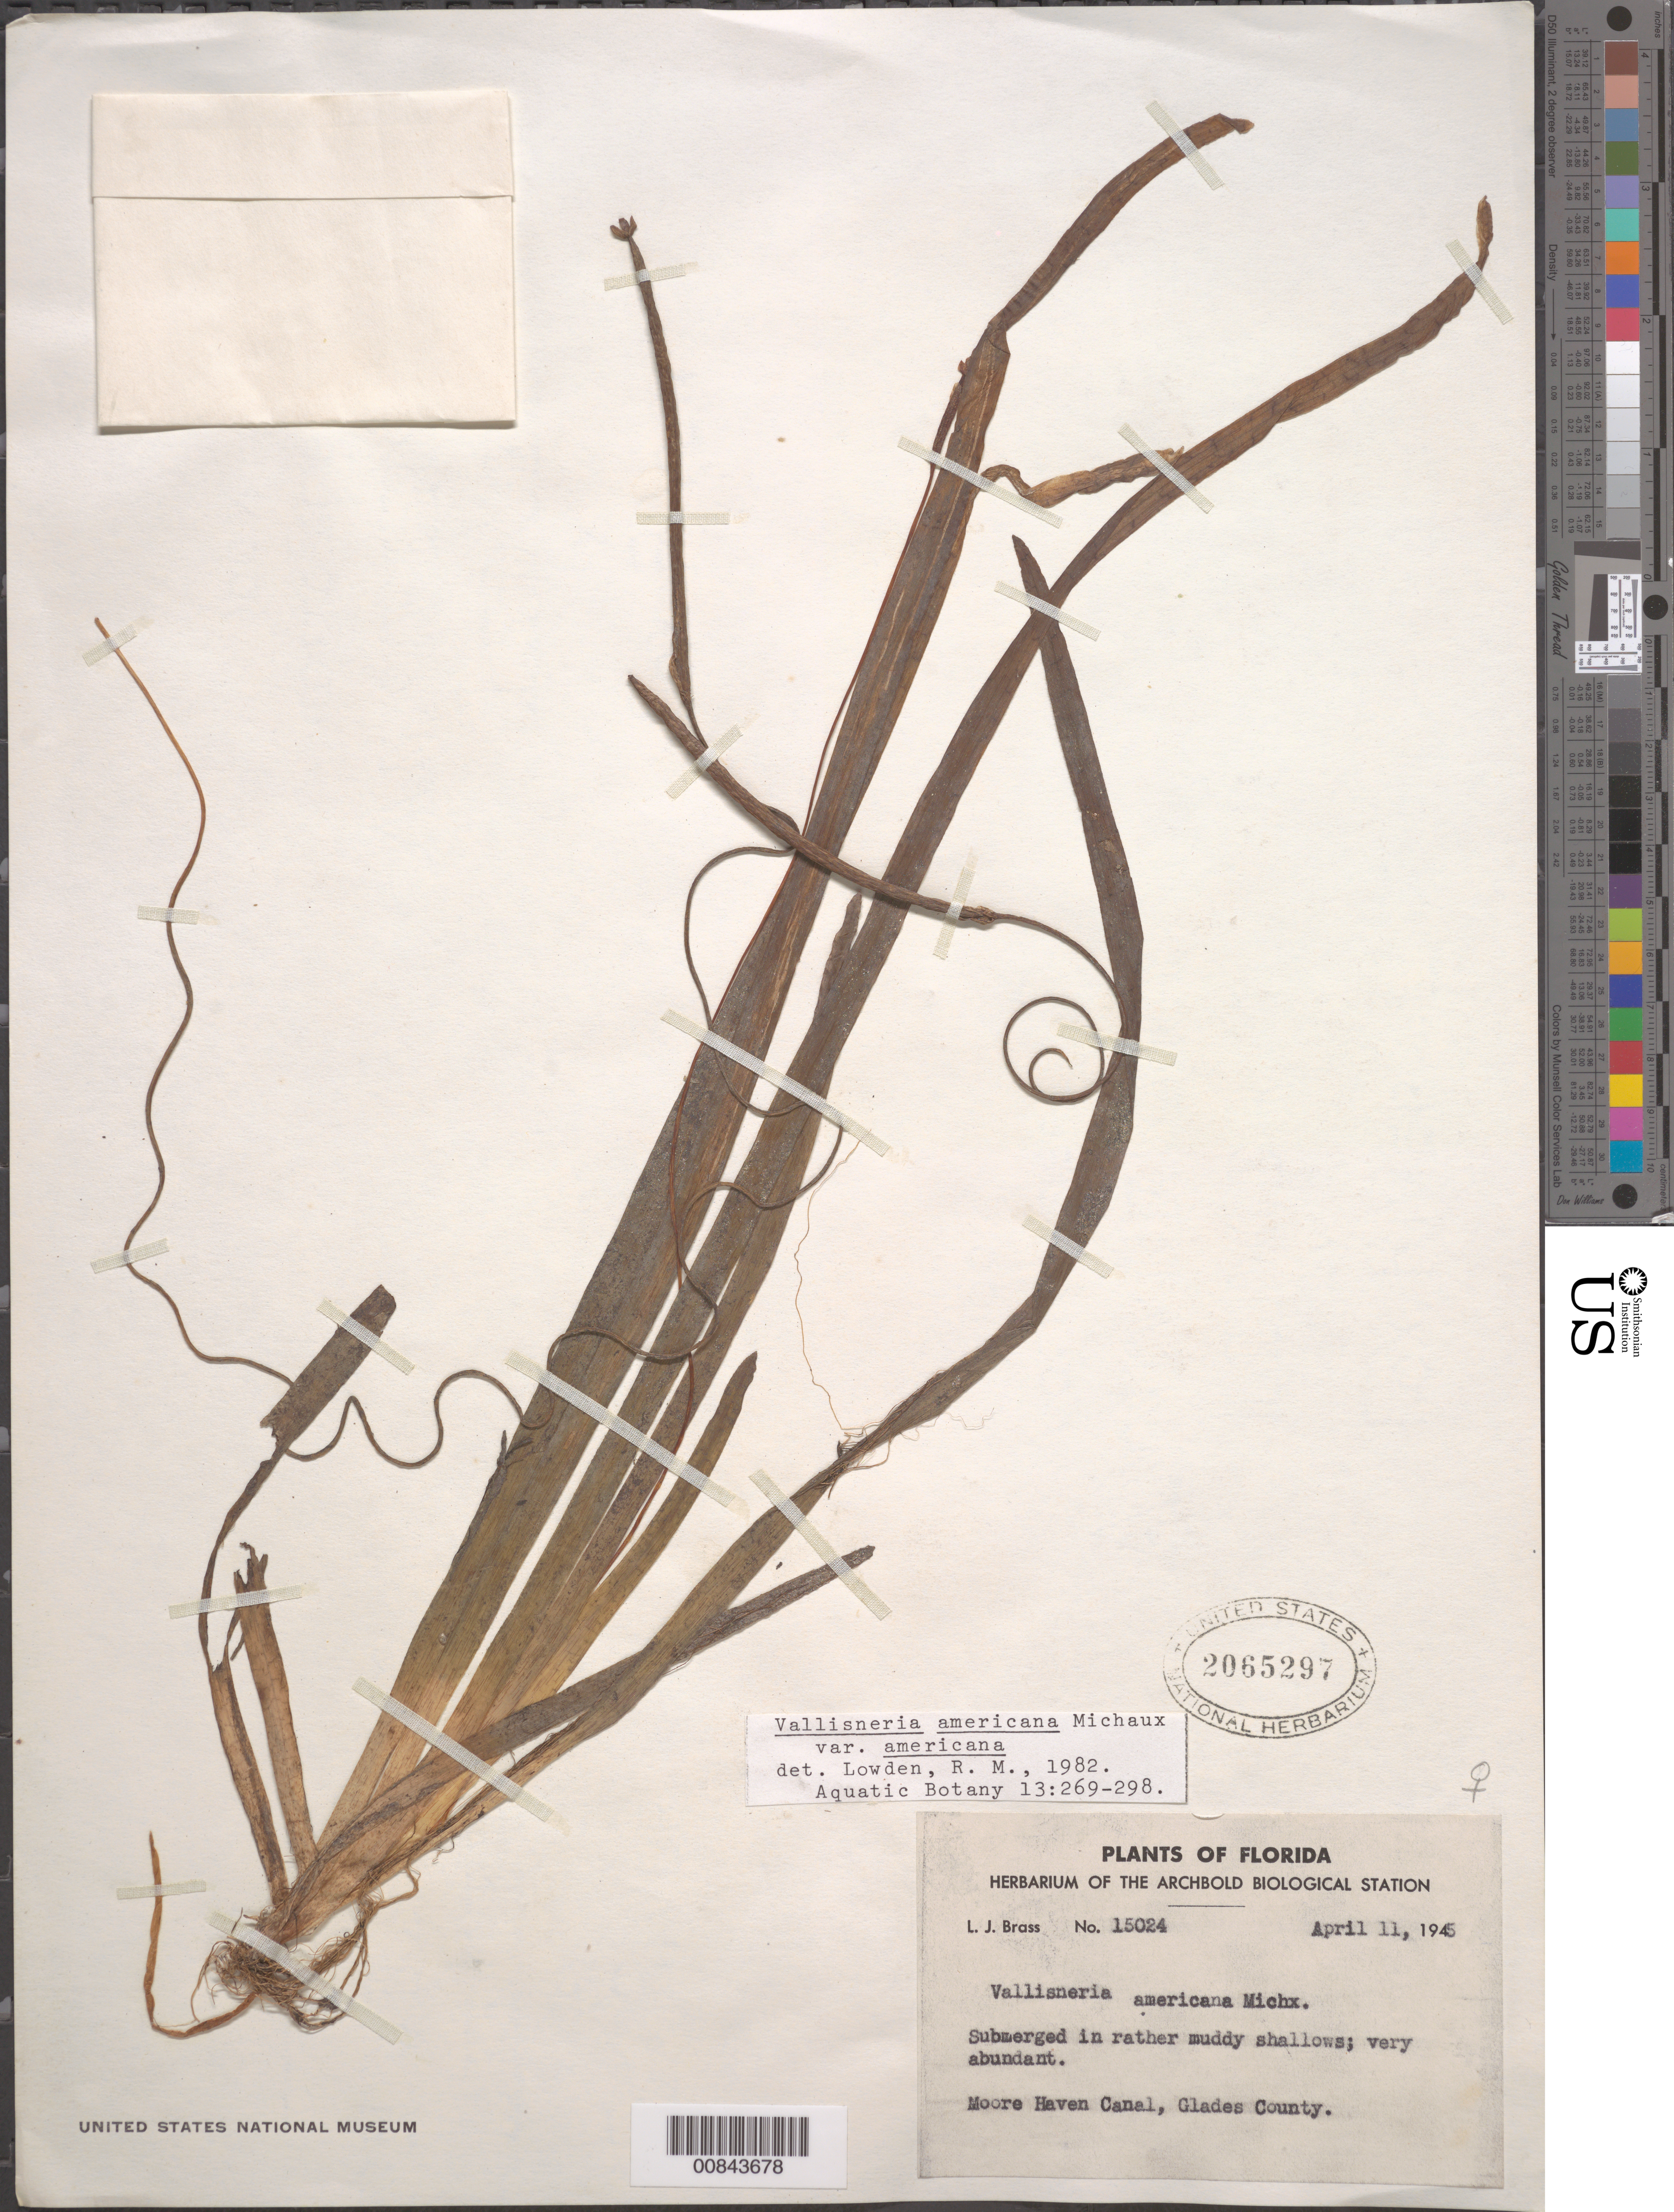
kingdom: Plantae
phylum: Tracheophyta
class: Liliopsida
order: Alismatales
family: Hydrocharitaceae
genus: Vallisneria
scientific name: Vallisneria americana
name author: Michx.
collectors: L. J. Brass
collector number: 15024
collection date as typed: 11 Apr 1945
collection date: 1945-04-11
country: United States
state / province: Florida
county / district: Glades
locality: Moore Haven Canal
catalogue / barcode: US 2065297